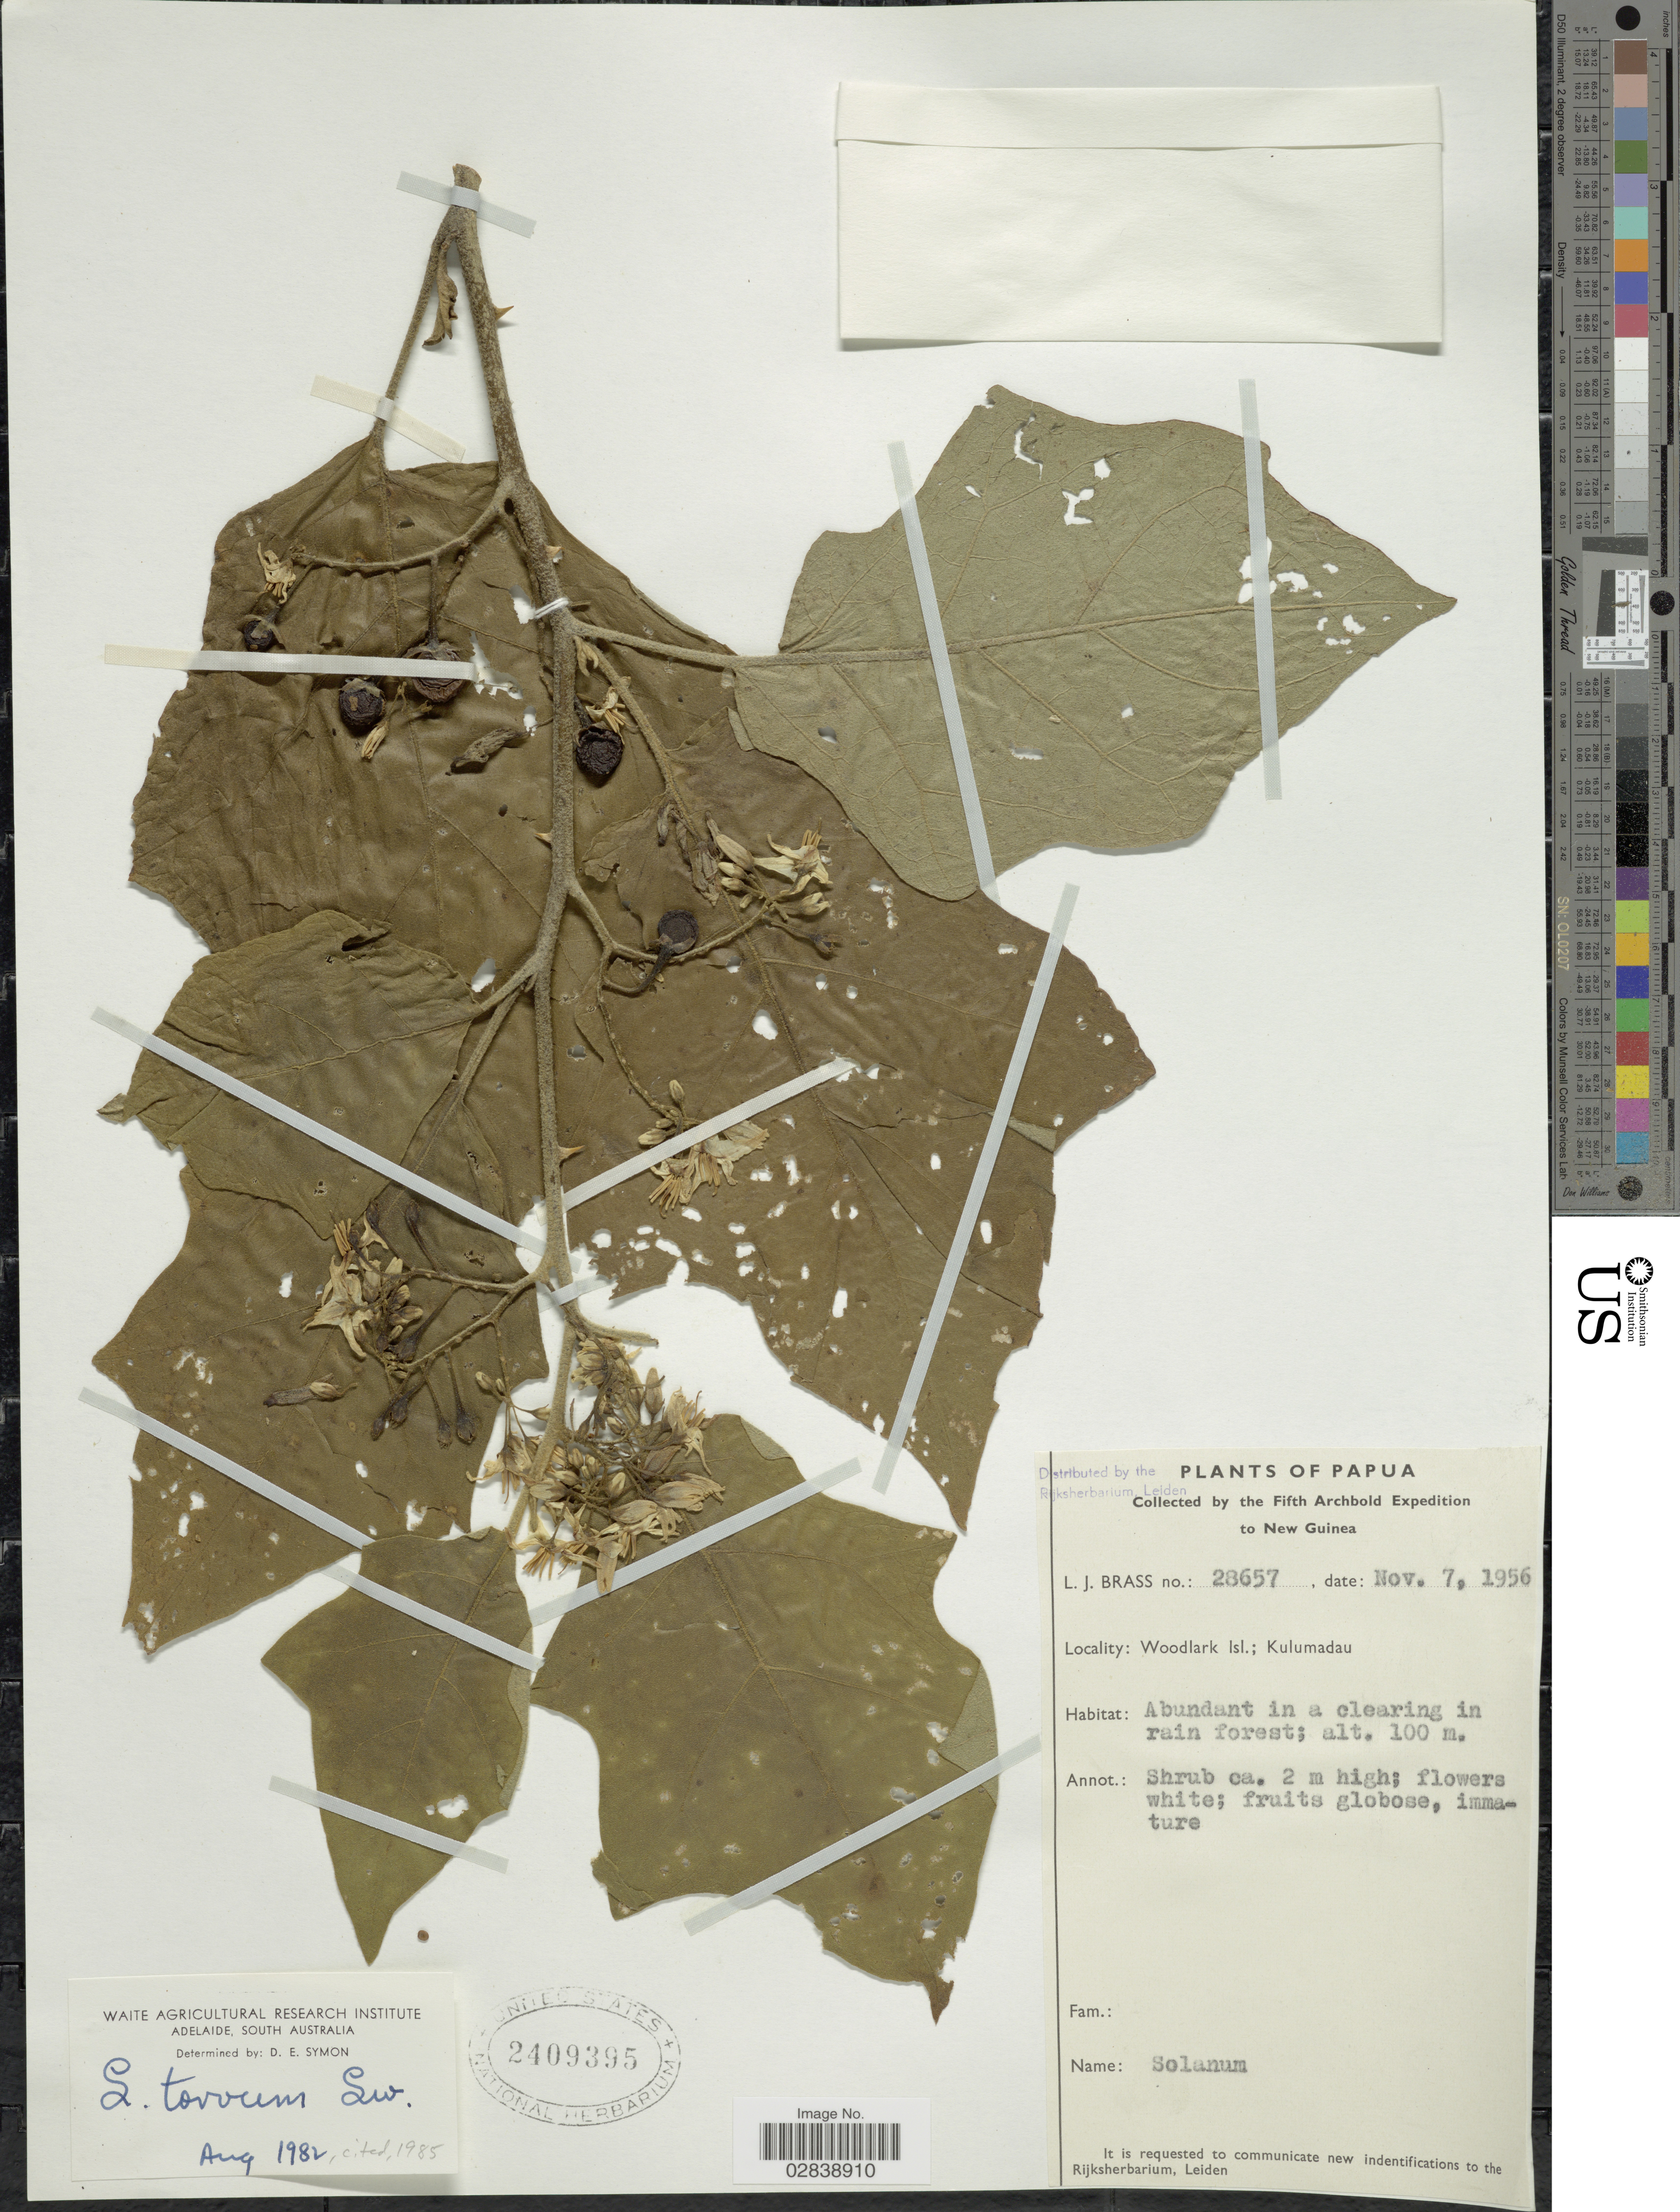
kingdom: Plantae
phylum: Tracheophyta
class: Magnoliopsida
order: Solanales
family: Solanaceae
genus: Solanum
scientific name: Solanum torvum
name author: Sw.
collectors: L. J. Brass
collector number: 28657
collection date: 1956-11-07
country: Papua New Guinea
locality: Papua, New Guinea. Woodlark Isl.; Kulumadau.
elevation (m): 100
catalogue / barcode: US 2409395